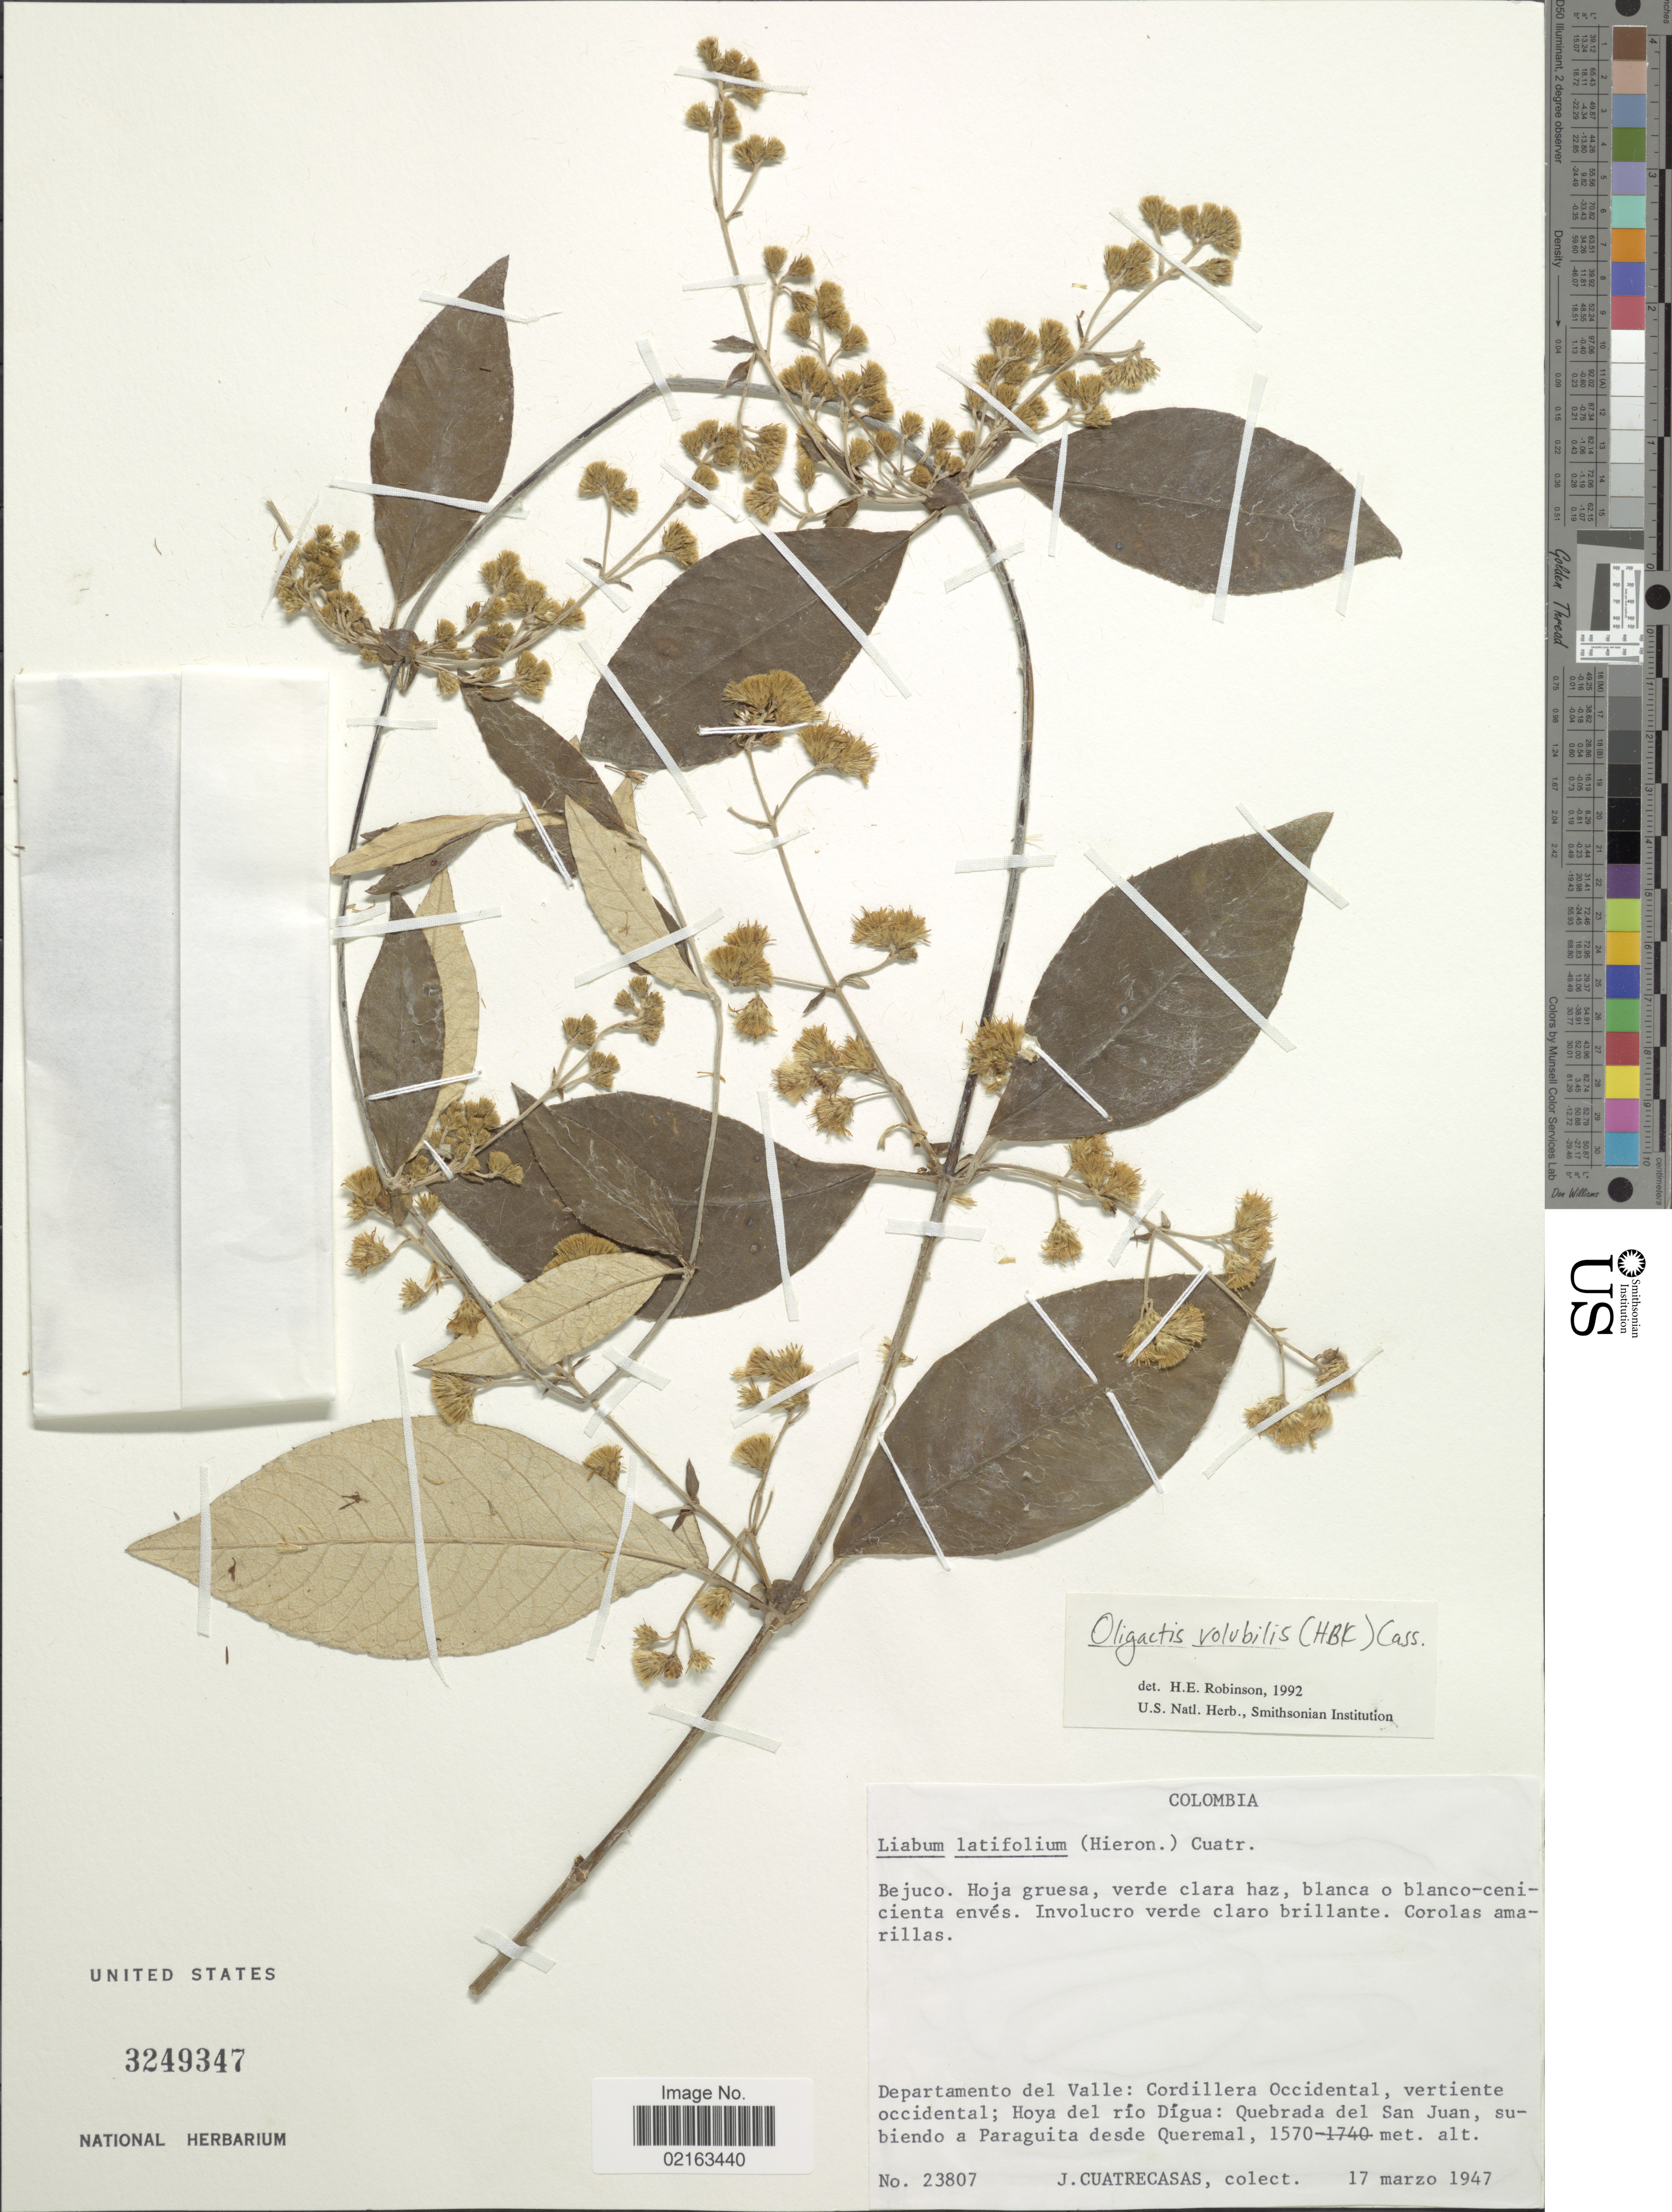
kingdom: Plantae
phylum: Tracheophyta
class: Magnoliopsida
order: Asterales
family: Asteraceae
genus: Oligactis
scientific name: Oligactis volubilis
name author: (Kunth) Cass.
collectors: J. Cuatrecasas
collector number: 23807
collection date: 1947-03-17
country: Colombia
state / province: Valle del Cauca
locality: Departamento del Valle: Cordillera Occidental, vertiente occidental; Hoya del río Dígua: Quebrada del San Juan, subiendo a Paraguita desde Queremal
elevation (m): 1570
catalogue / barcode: US 3249347